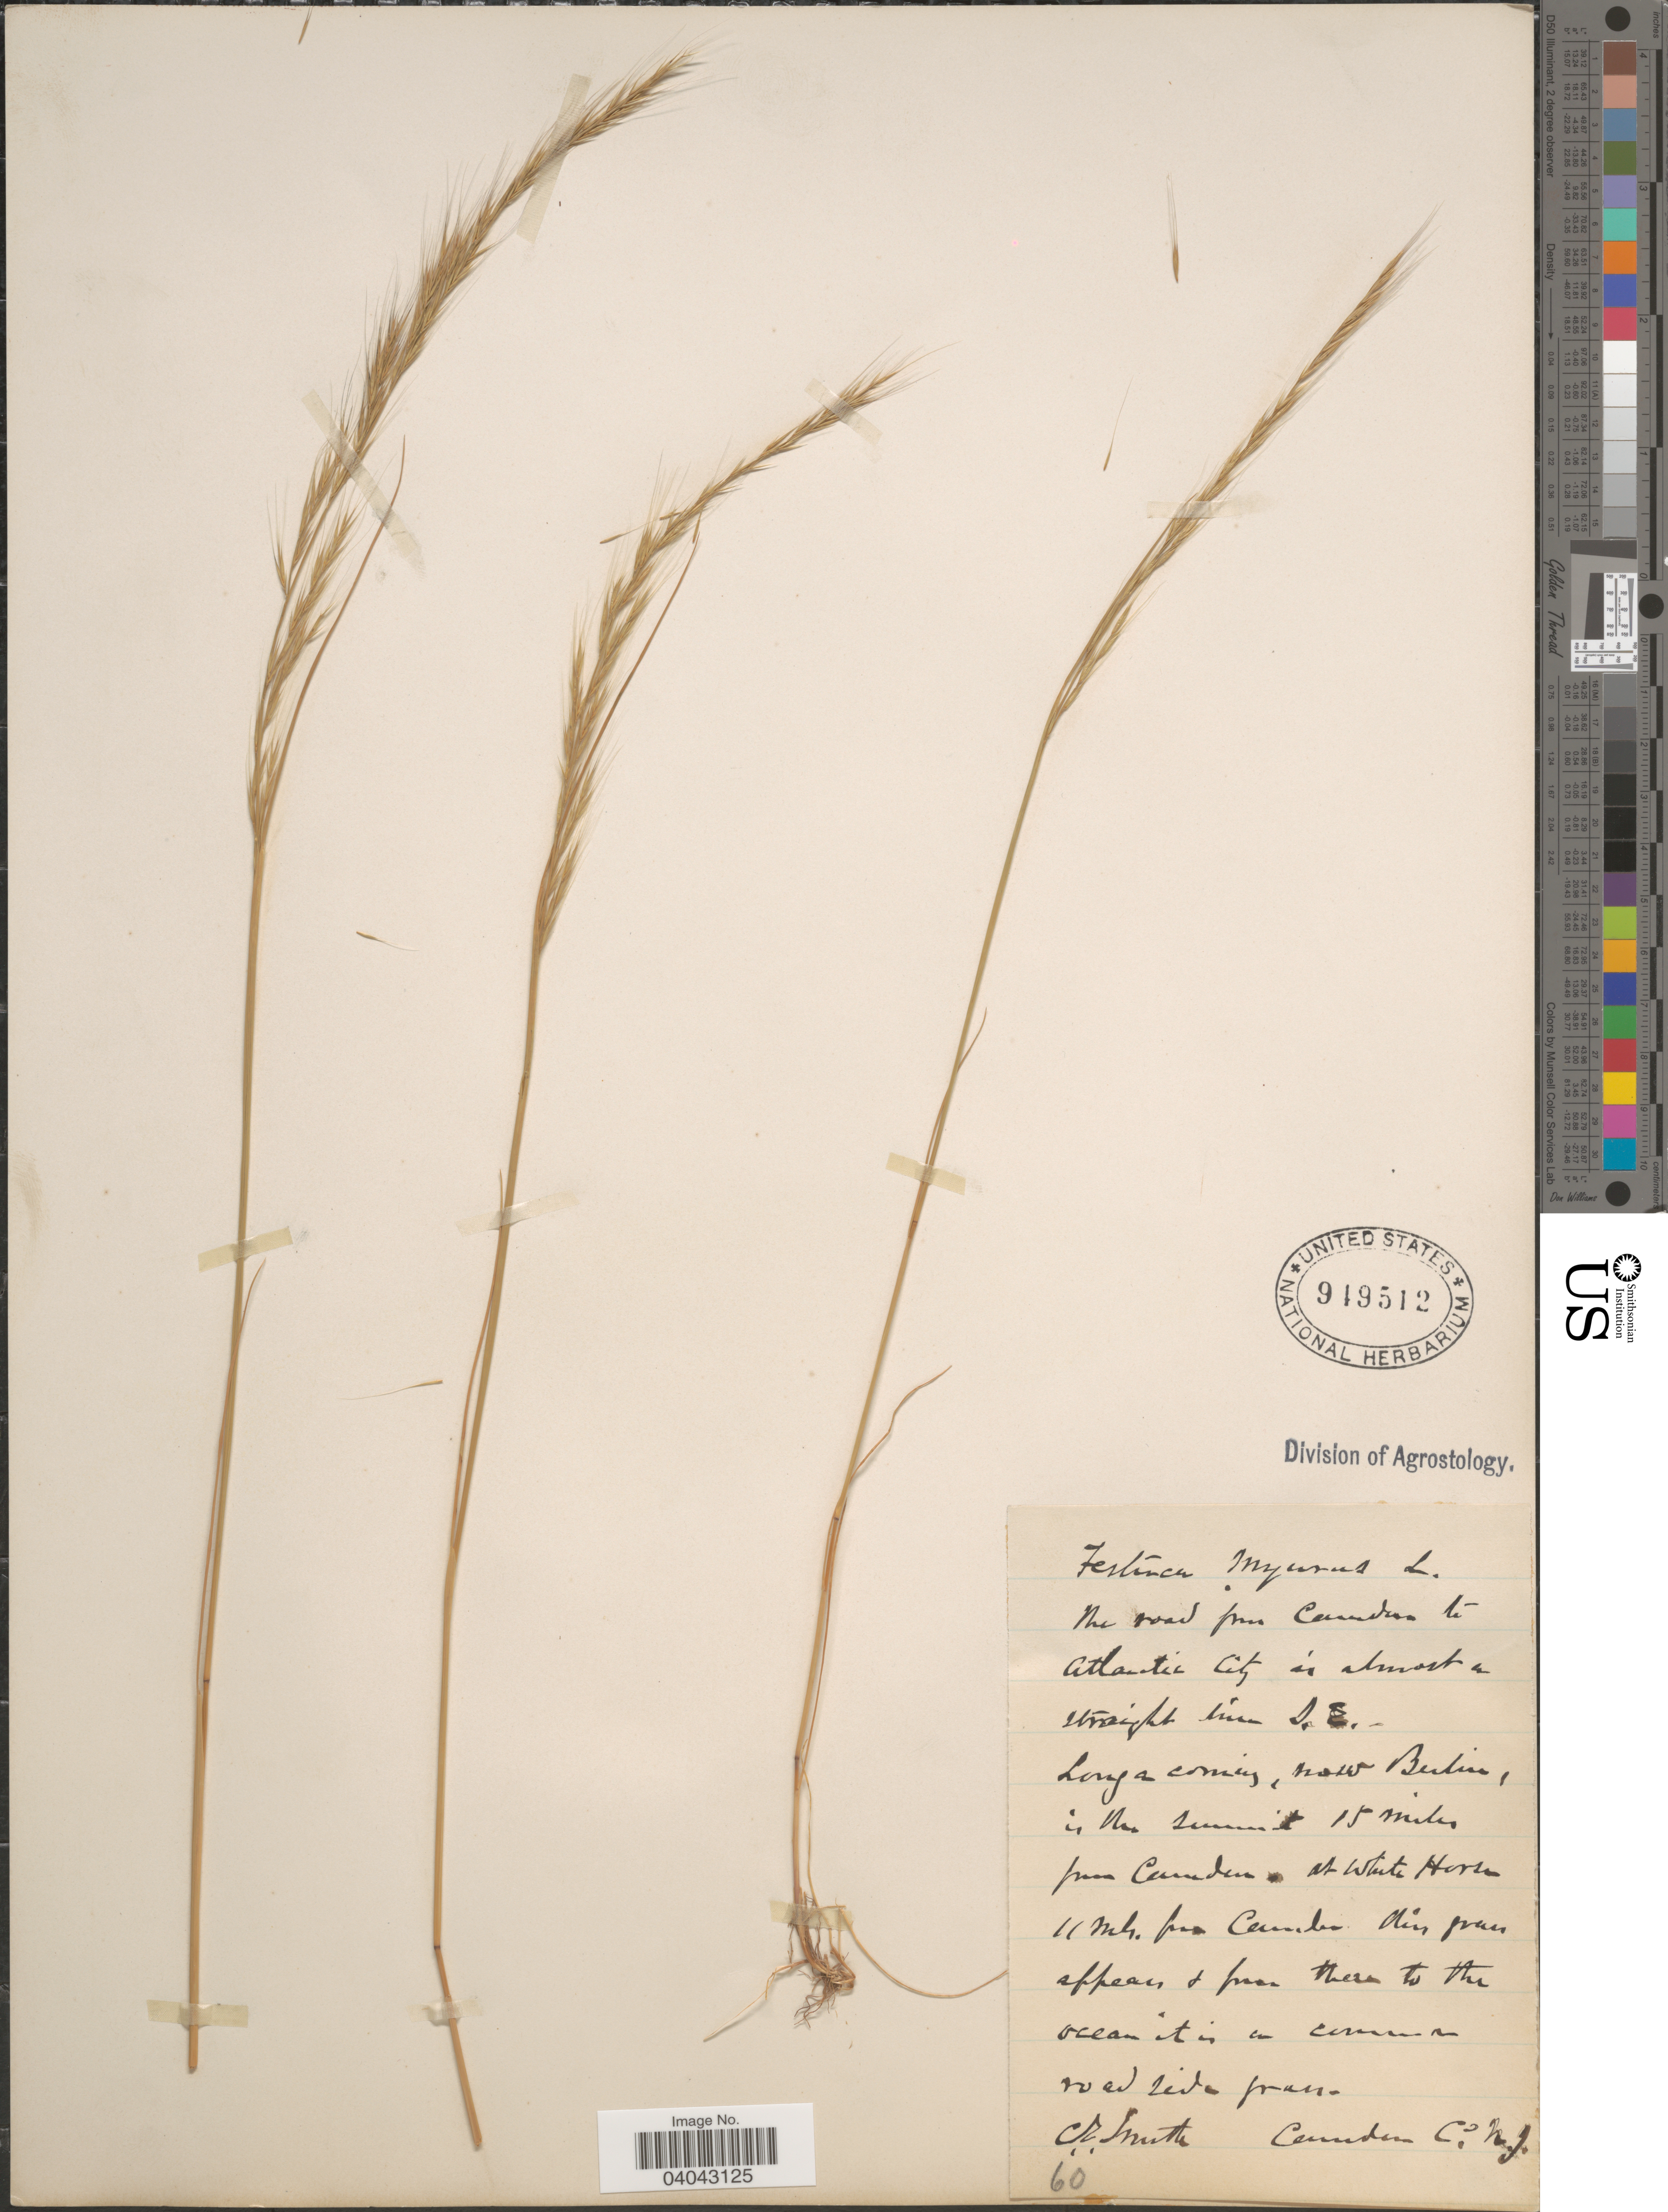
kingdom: Plantae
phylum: Tracheophyta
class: Liliopsida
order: Poales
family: Poaceae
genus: Festuca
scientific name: Festuca myuros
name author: L.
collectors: C. E. Smith Jr.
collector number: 60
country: United States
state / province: New Jersey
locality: The road from Camden to Atlantic City in almost a straight line S.E. Lerya comins, near Berlin, in the Summit 15 miles from Camden at White Horse 11 mls. from Camden. [interpreted] Camden Co.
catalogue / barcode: US 949512